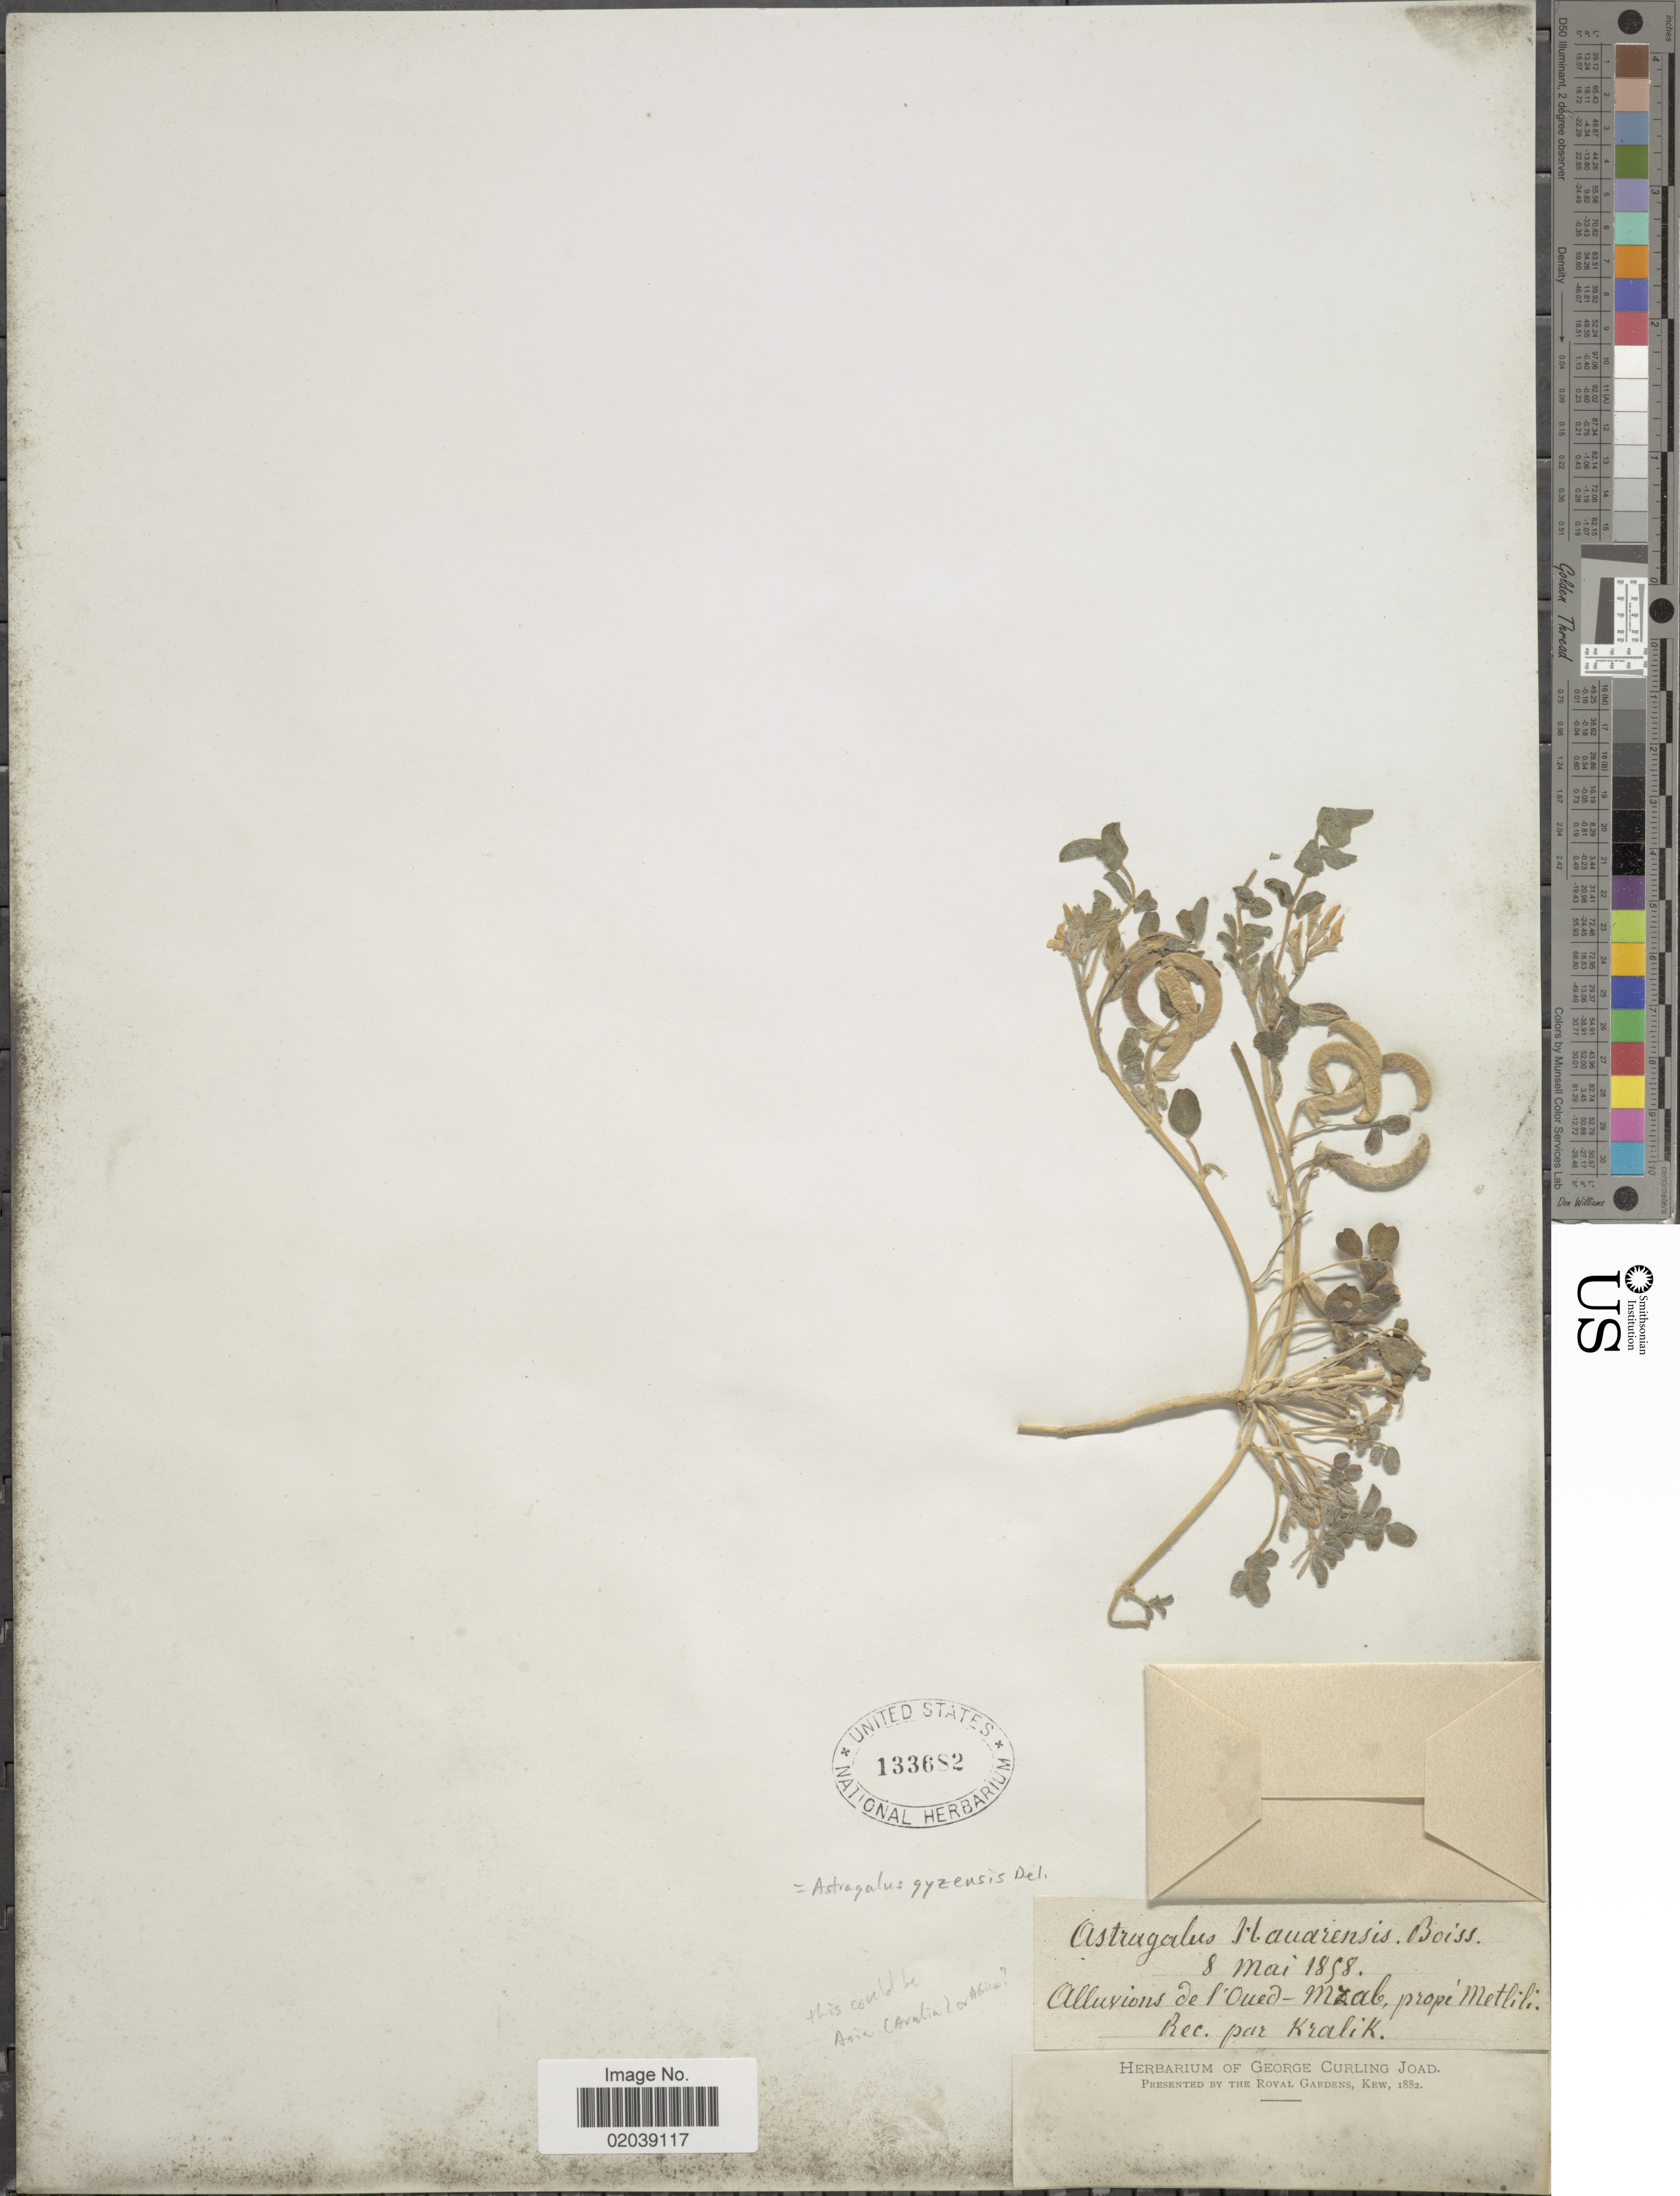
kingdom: Plantae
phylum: Tracheophyta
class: Magnoliopsida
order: Fabales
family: Fabaceae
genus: Astragalus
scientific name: Astragalus gyzensis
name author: Delile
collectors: Kralik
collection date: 1898-05-08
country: Algeria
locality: Alluvions de l'Oued- Mzab, prope Metlili.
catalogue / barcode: US 133682